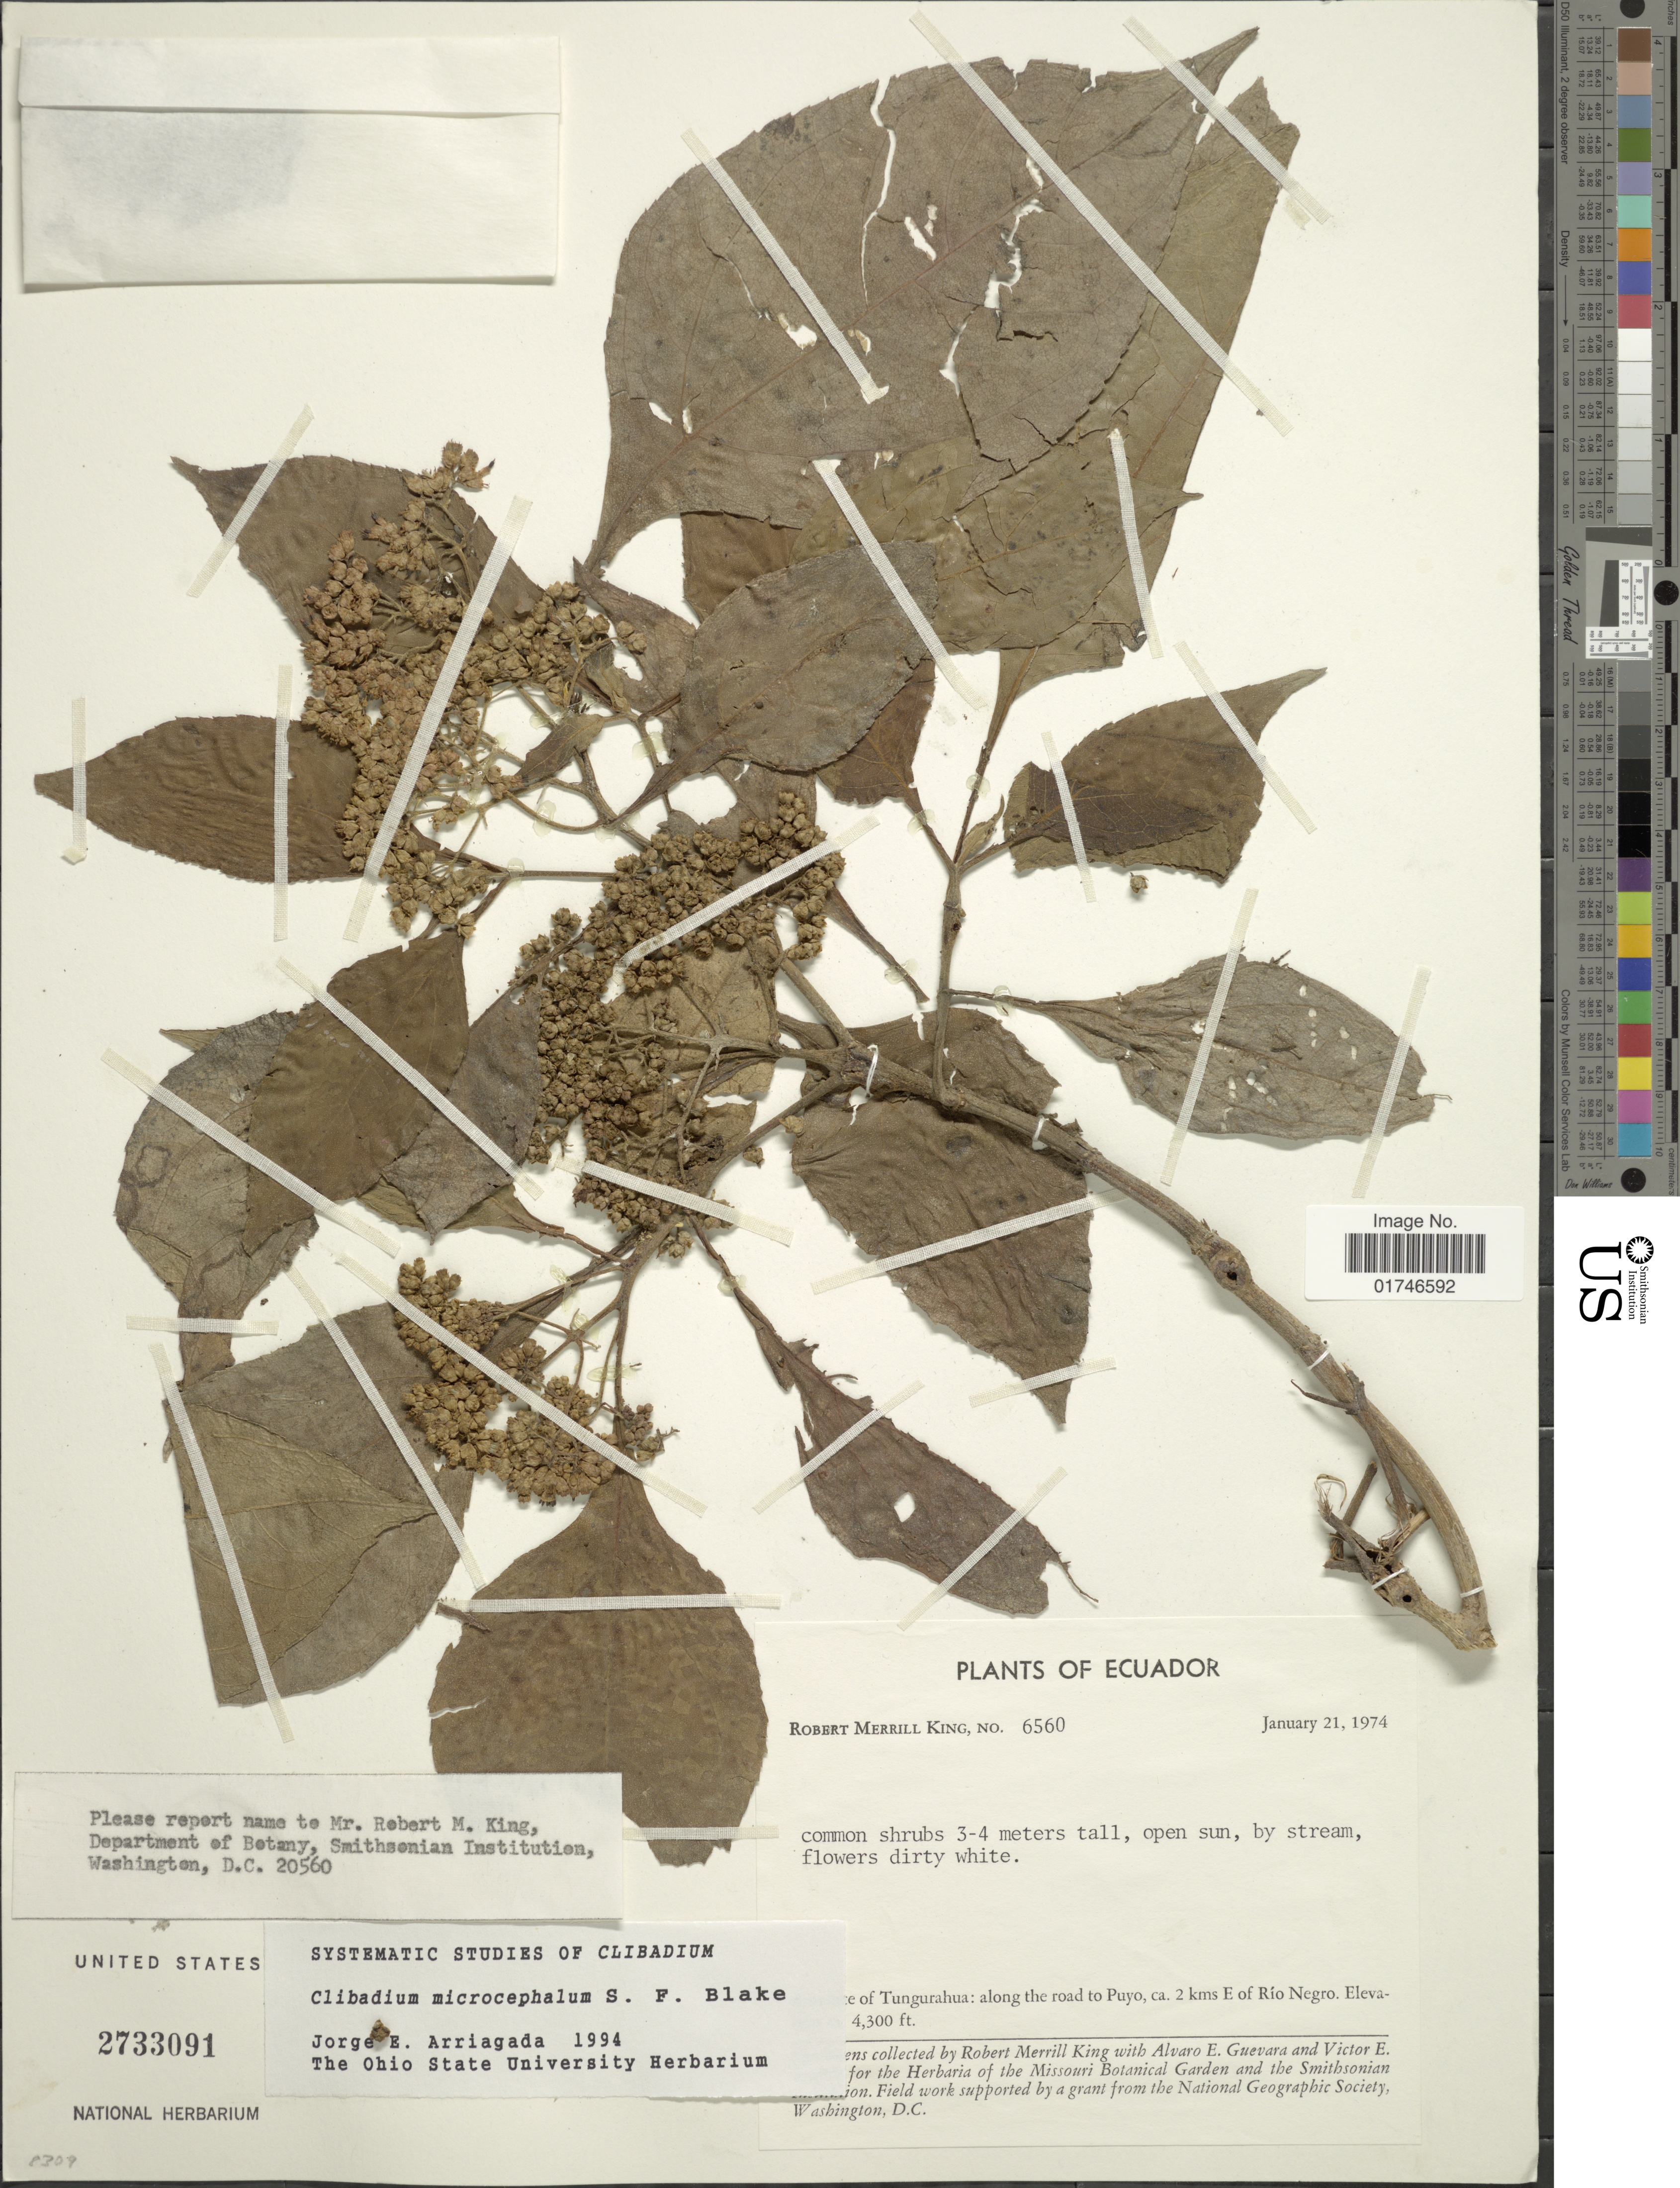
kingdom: Plantae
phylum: Tracheophyta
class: Magnoliopsida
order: Asterales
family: Asteraceae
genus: Clibadium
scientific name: Clibadium microcephalum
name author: S.F. Blake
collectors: R. M. King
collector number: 6560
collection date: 1974-01-21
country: Ecuador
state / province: Tungurahua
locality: Along the road to Puyo, ca. 2 kms E of Rio Negro.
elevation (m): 1311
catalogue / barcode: US 2733091